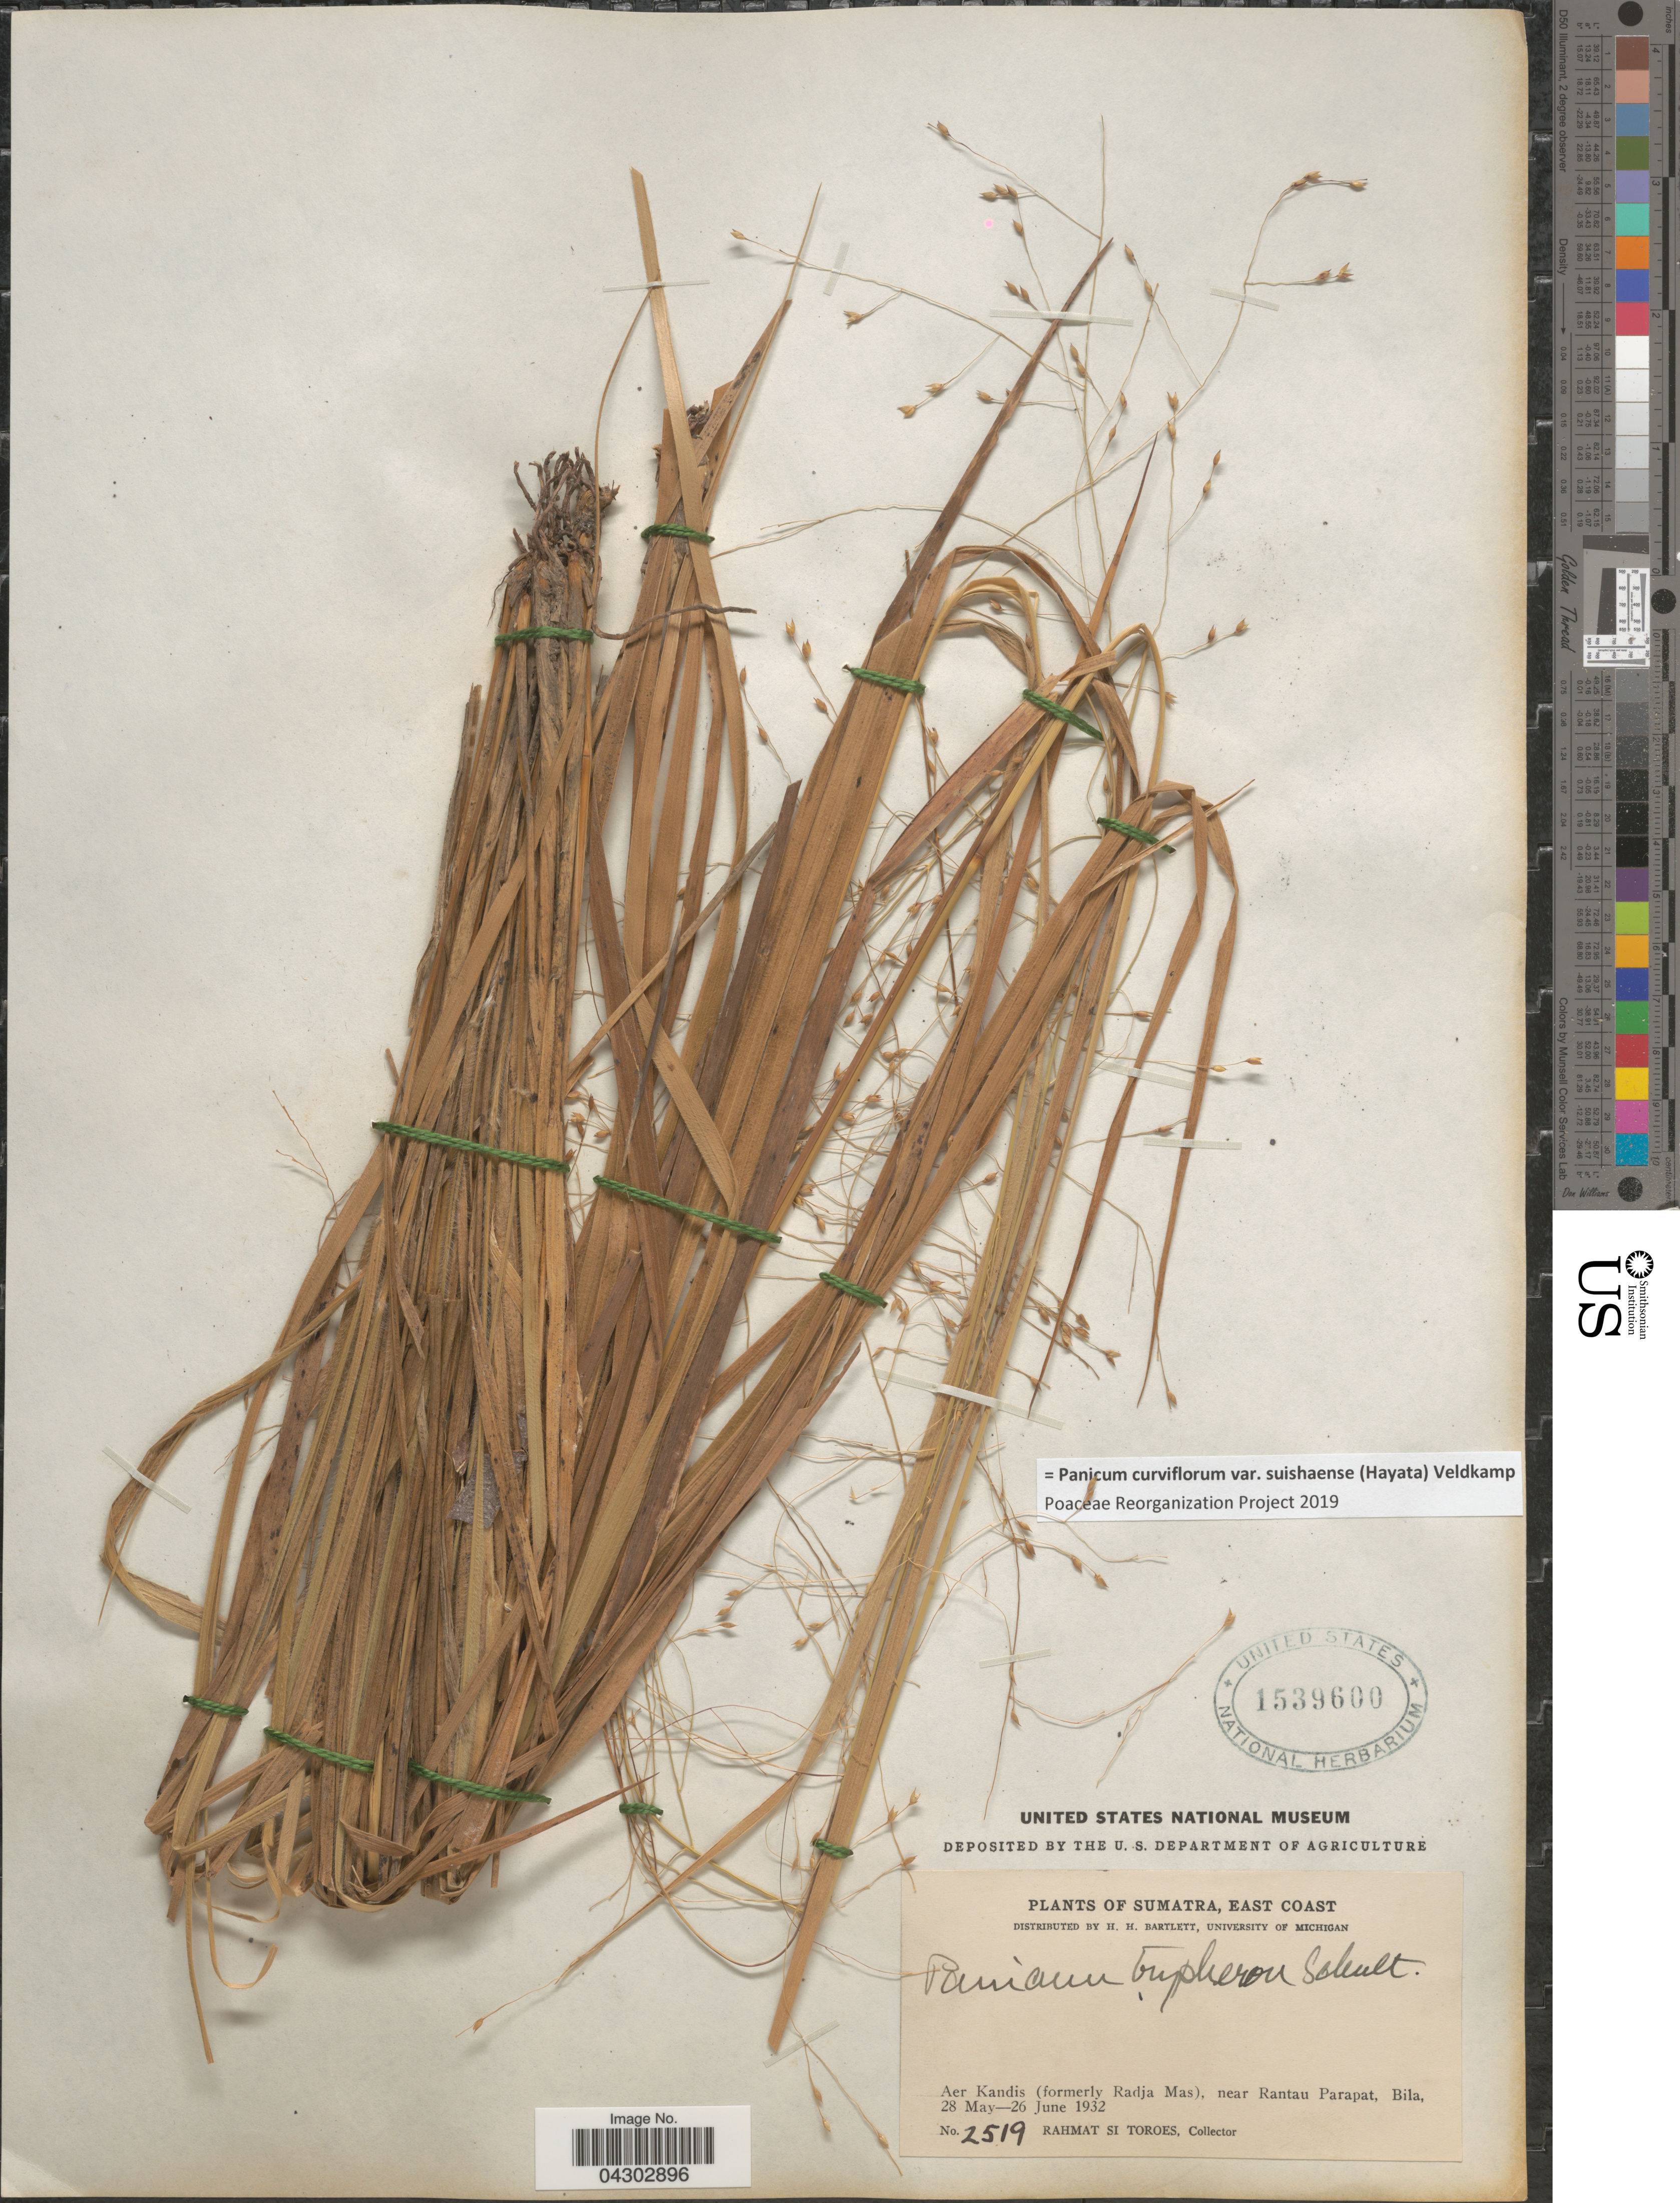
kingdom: Plantae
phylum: Tracheophyta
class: Liliopsida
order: Poales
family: Poaceae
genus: Panicum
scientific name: Panicum curviflorum var. suishaense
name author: (Hayata) Veldkamp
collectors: Rahmat Si Boeea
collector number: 2519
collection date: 1932-05-28/1932-06-26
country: Indonesia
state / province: Sumatra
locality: East Coast. Aer Kandis (formerly Radja Mas), near Rantau Parapat, Bila.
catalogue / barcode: US 1539600